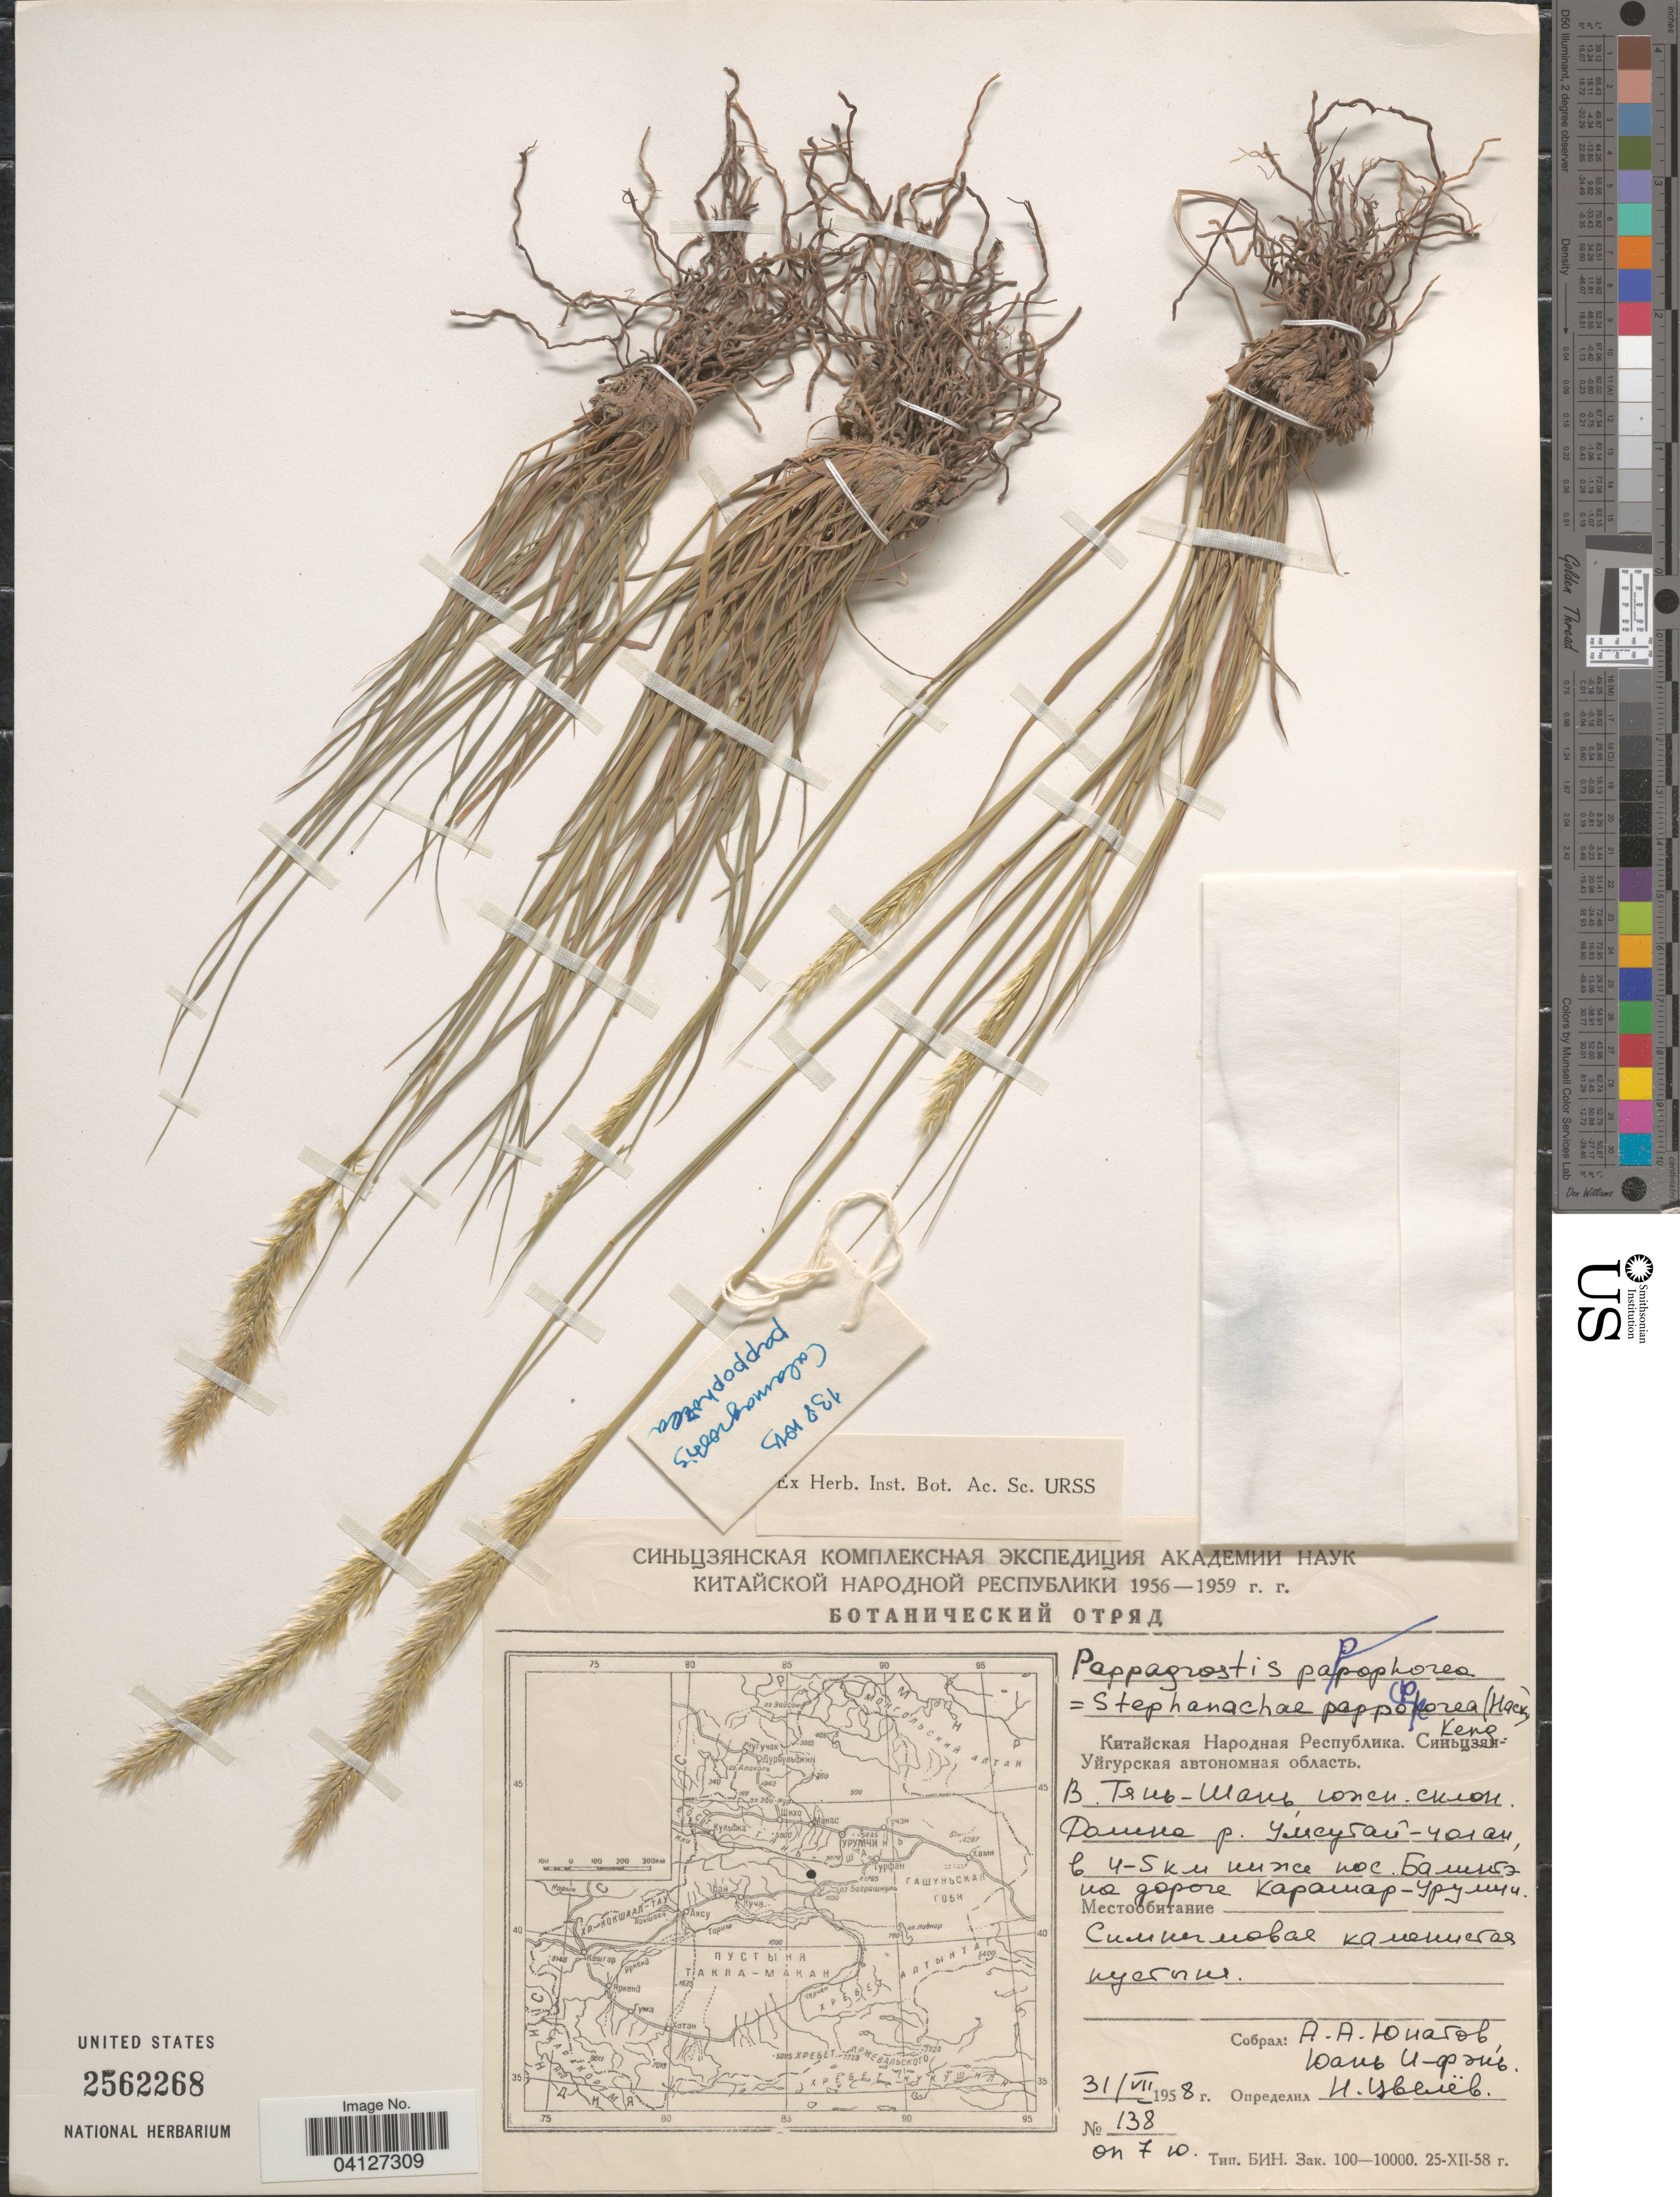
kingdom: Plantae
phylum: Tracheophyta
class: Liliopsida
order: Poales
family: Poaceae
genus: Calamagrostis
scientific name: Calamagrostis pappophorea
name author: Hack.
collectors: A. Unatov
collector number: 138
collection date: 1958-07-31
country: China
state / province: Xinjiang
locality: South slope of Tian Shan Mtns, on the road Karashar-Urumchi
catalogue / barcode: US 2562268